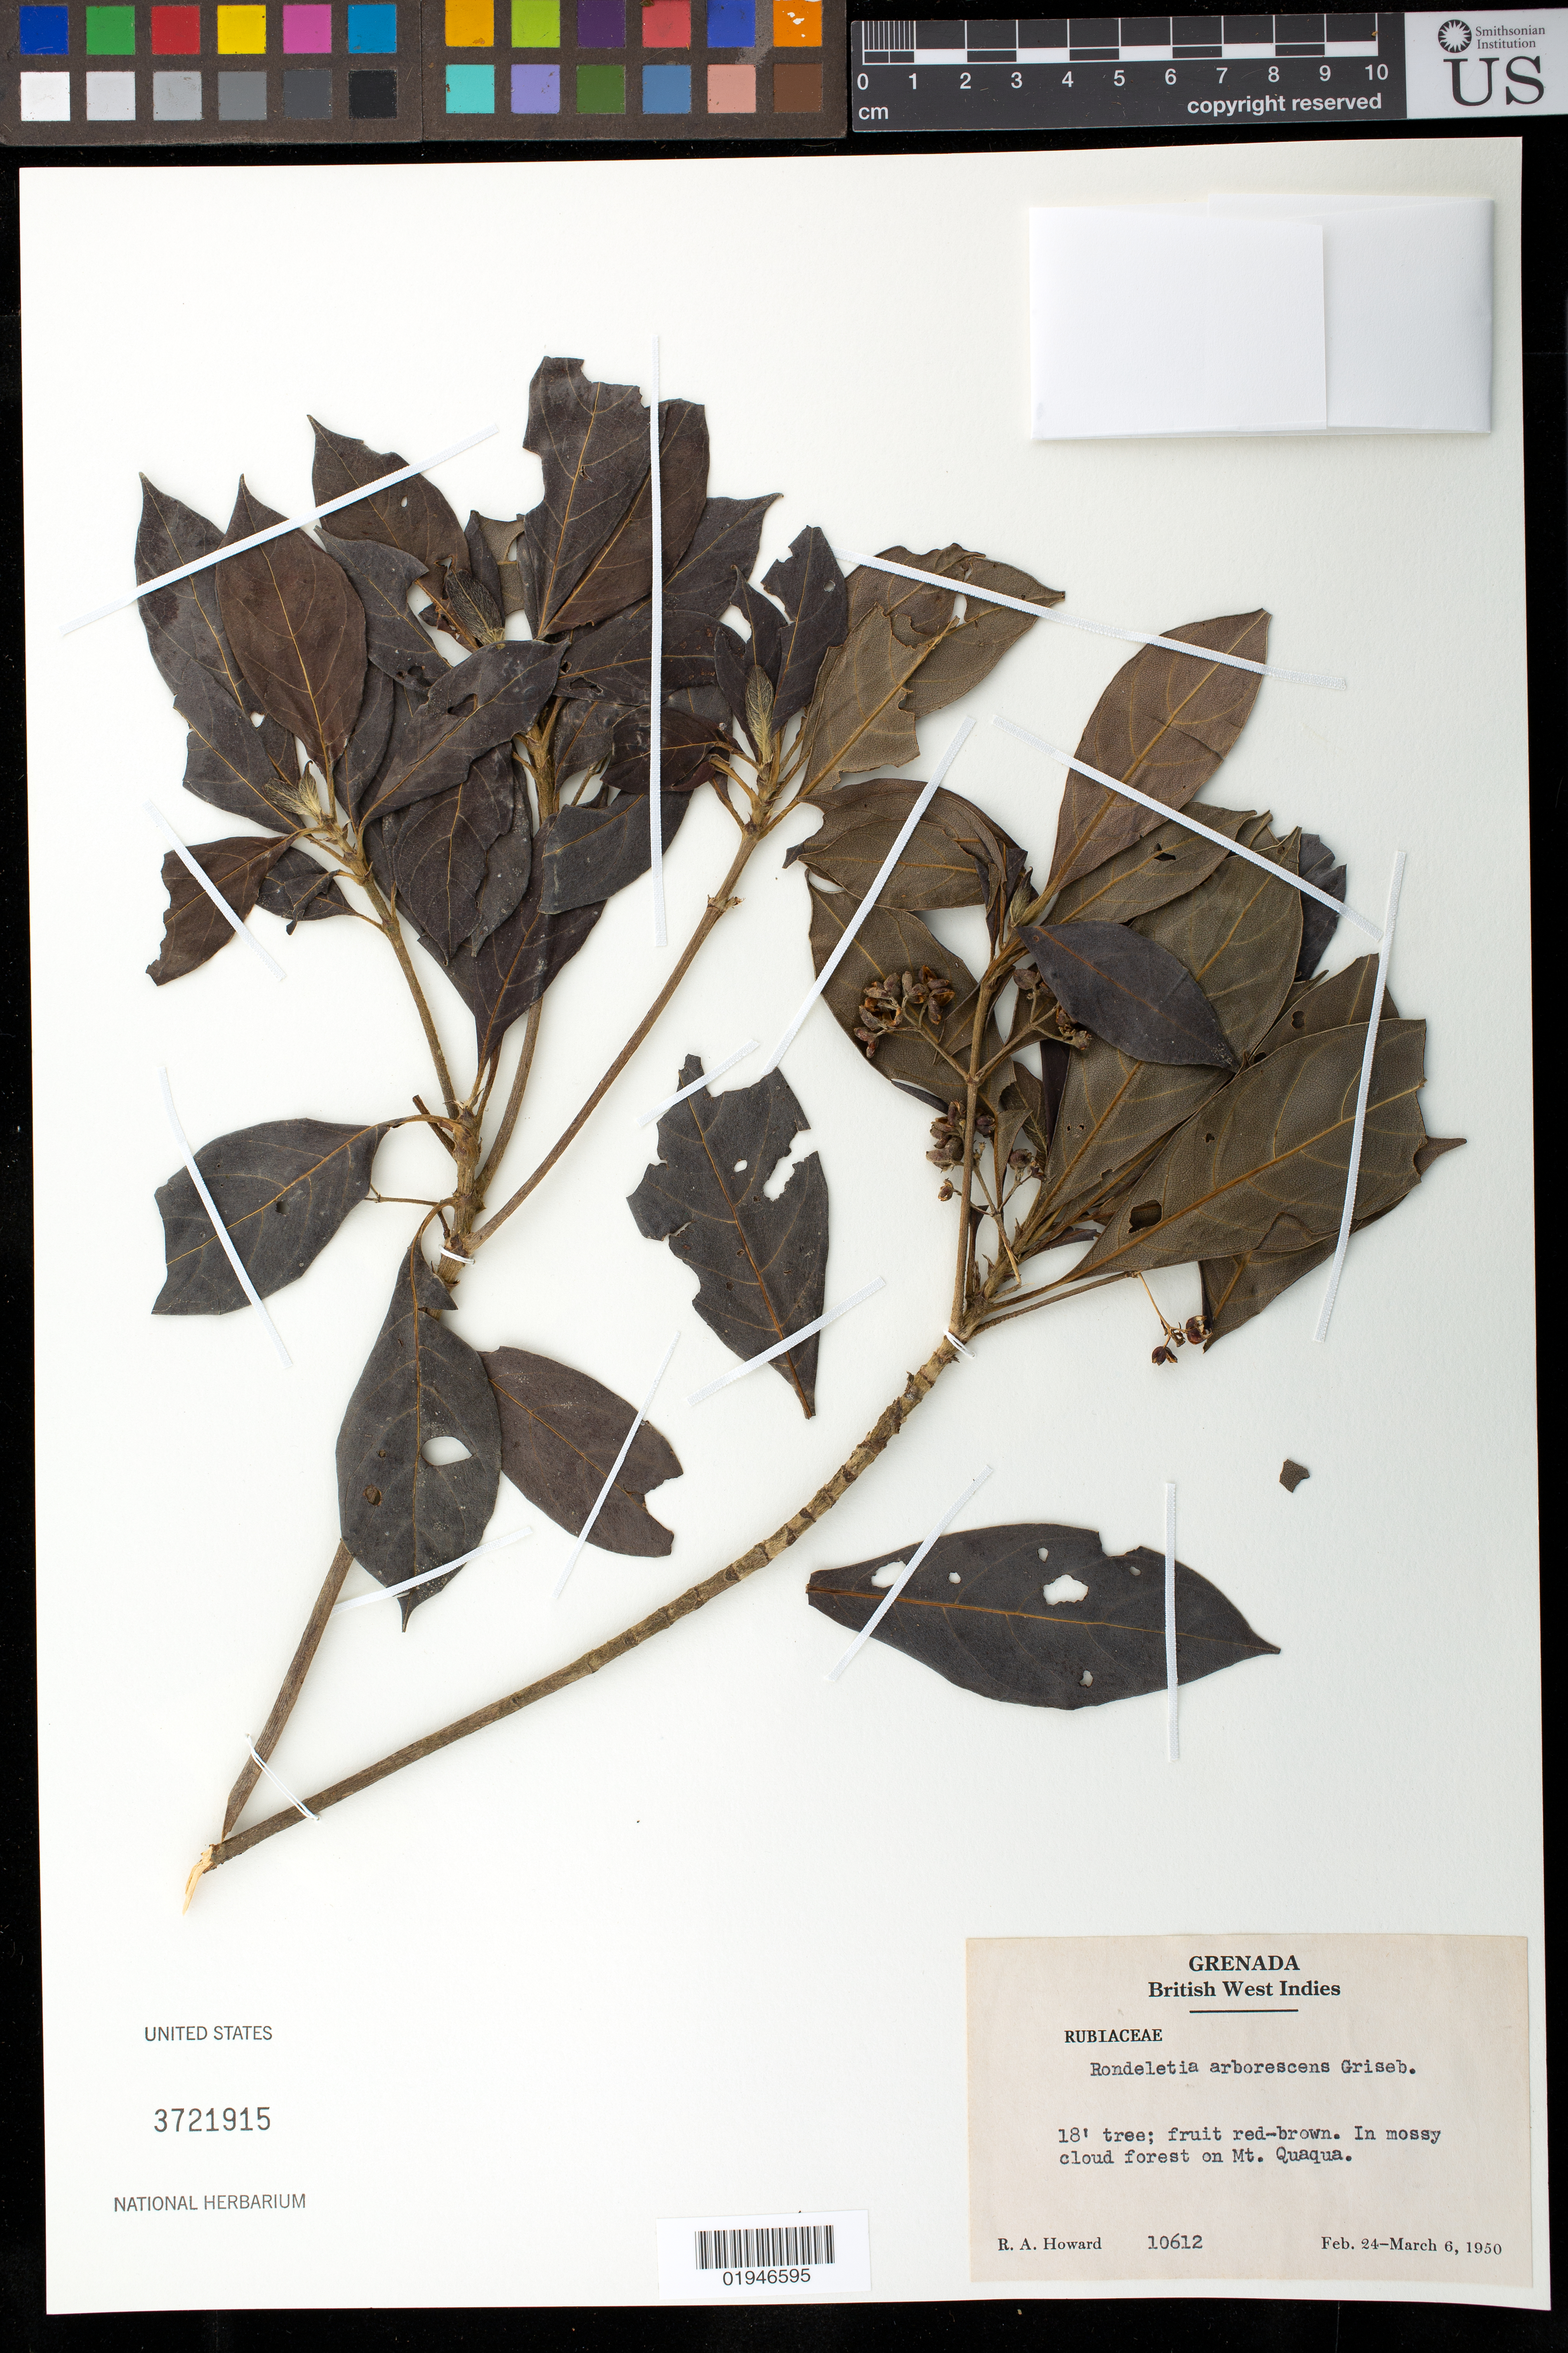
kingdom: Plantae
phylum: Tracheophyta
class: Magnoliopsida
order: Gentianales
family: Rubiaceae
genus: Rondeletia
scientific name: Rondeletia parviflora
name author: Poir.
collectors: R. A. Howard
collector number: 10612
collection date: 1950-02-24/1950-03-06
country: Grenada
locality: Mt. Quaqua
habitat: In mossy cloud forest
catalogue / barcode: US 3721915